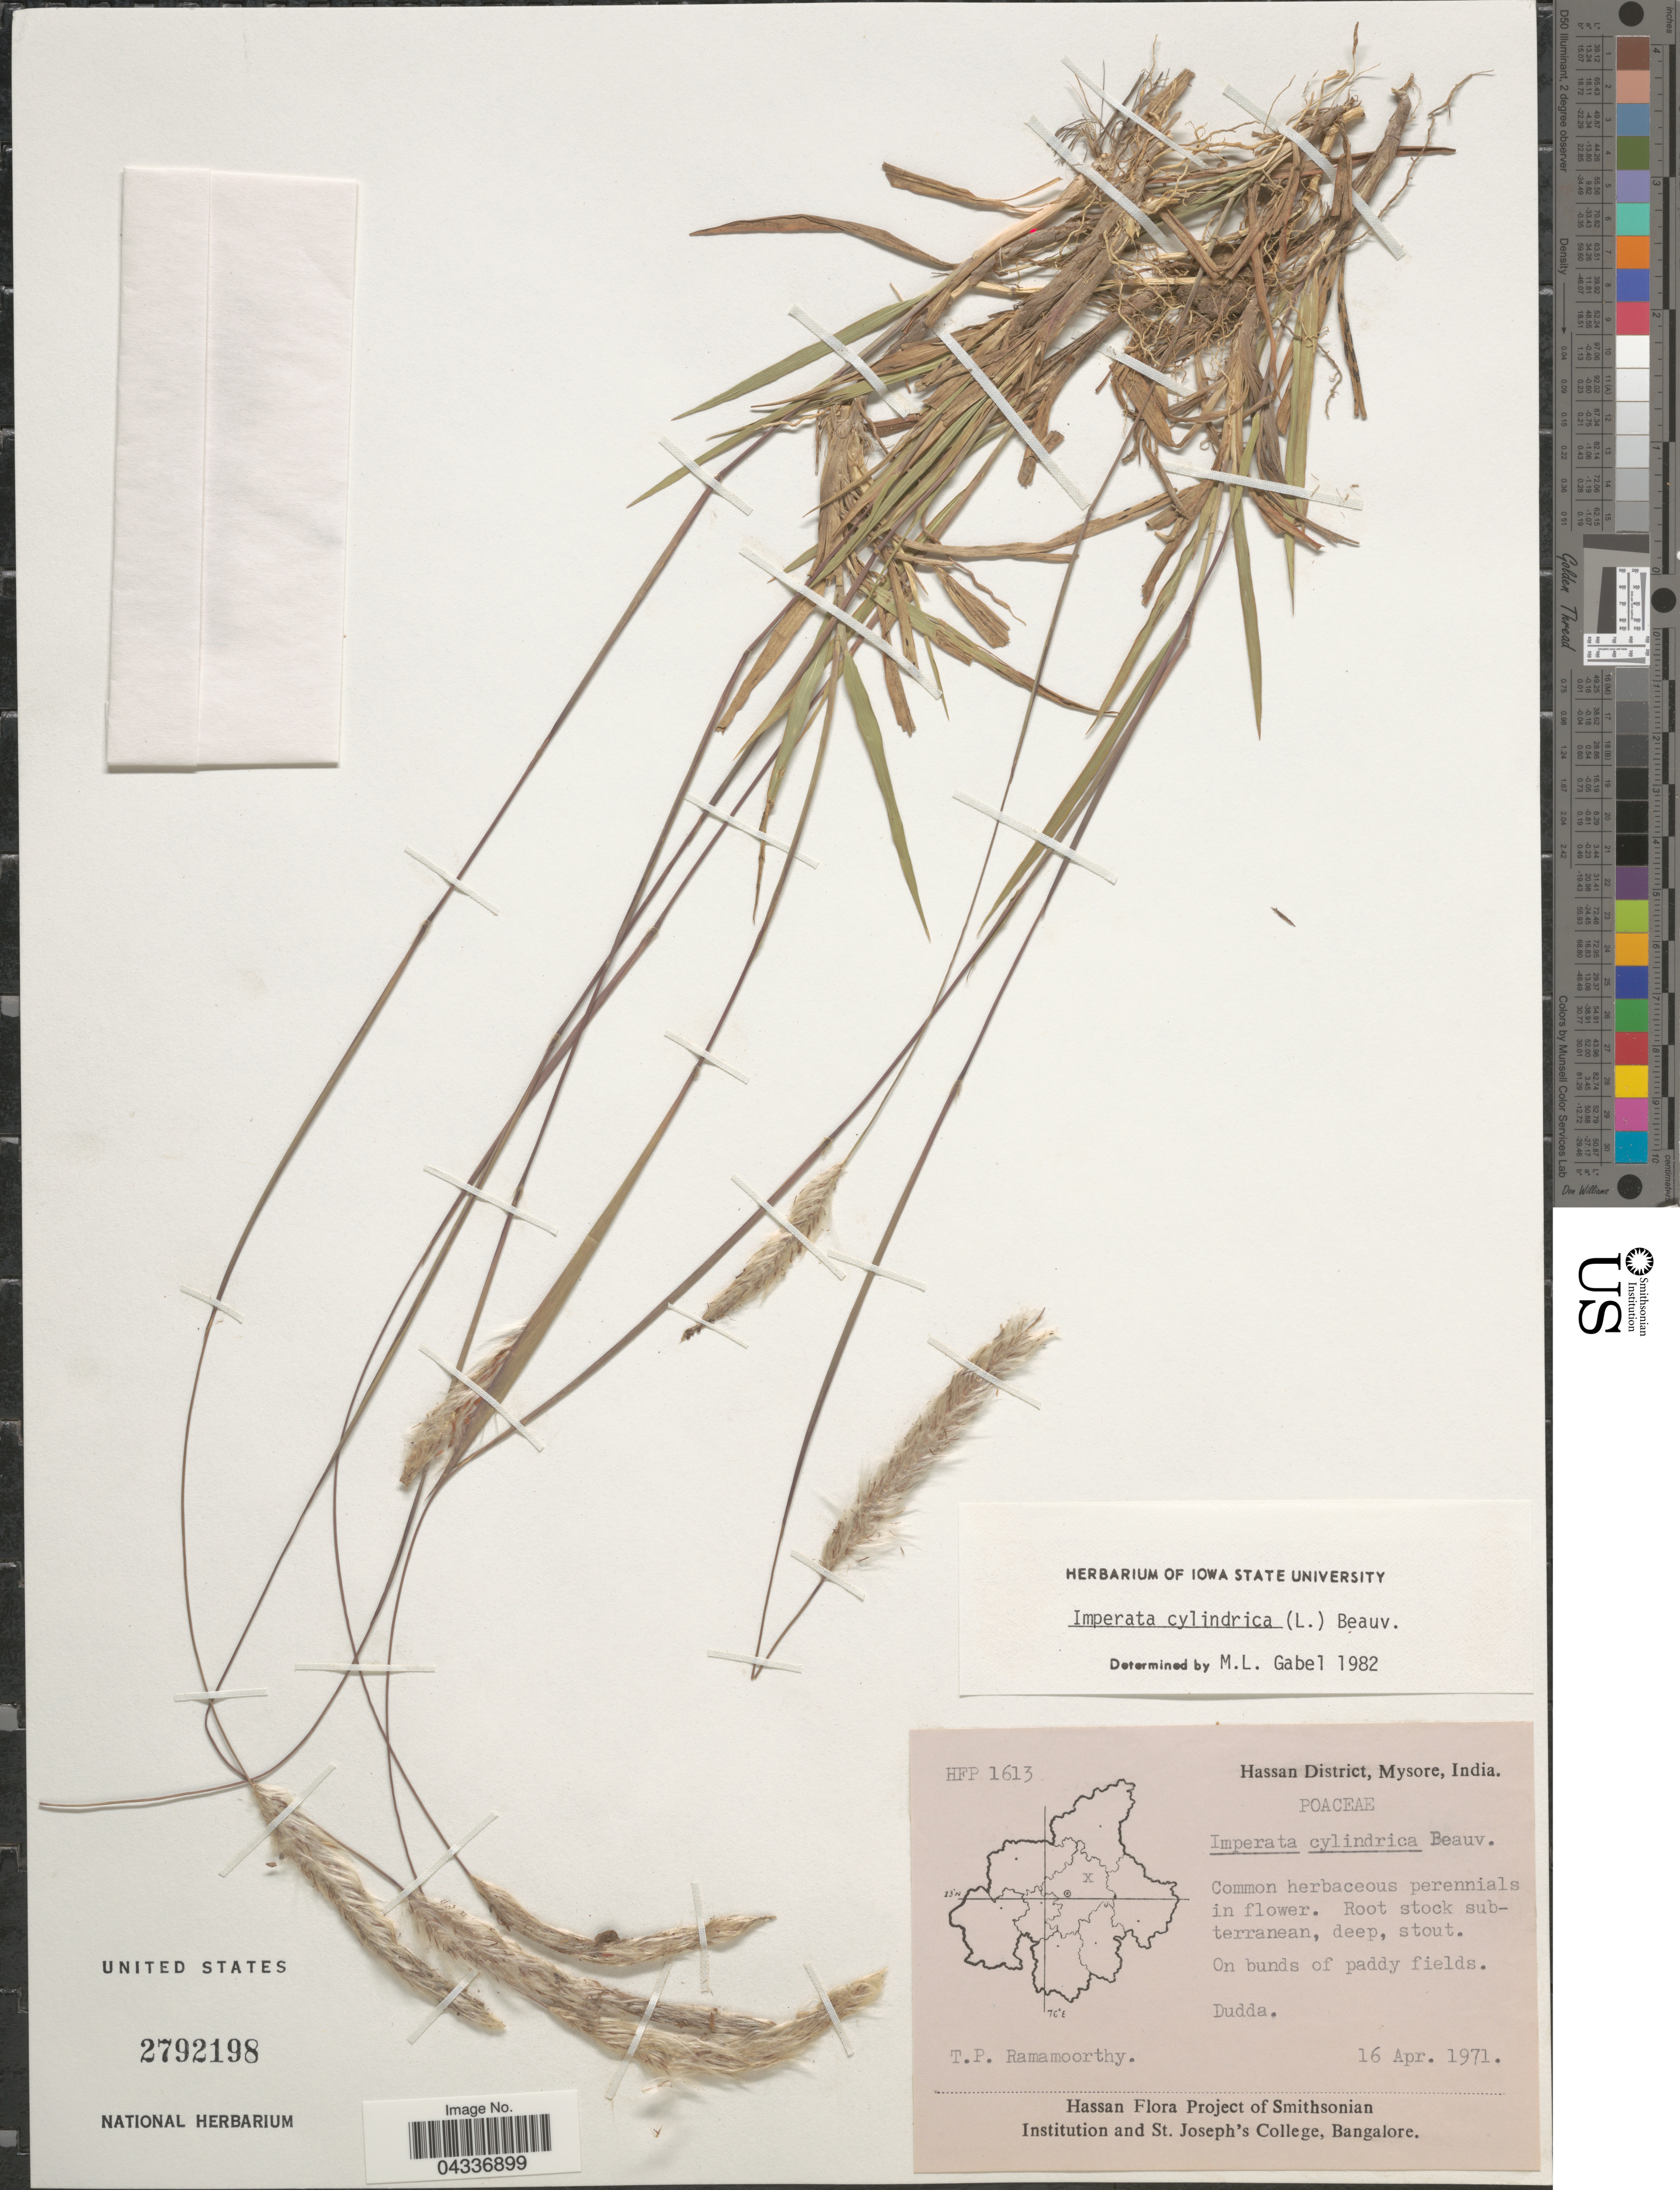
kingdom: Plantae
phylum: Tracheophyta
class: Liliopsida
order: Poales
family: Poaceae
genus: Imperata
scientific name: Imperata cylindrica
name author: (L.) P. Beauv.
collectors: T. P. Ramamoorthy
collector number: HFP 1613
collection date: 1971-04-16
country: India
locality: Hassan District, Mysore. Dudda.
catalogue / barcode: US 2792198